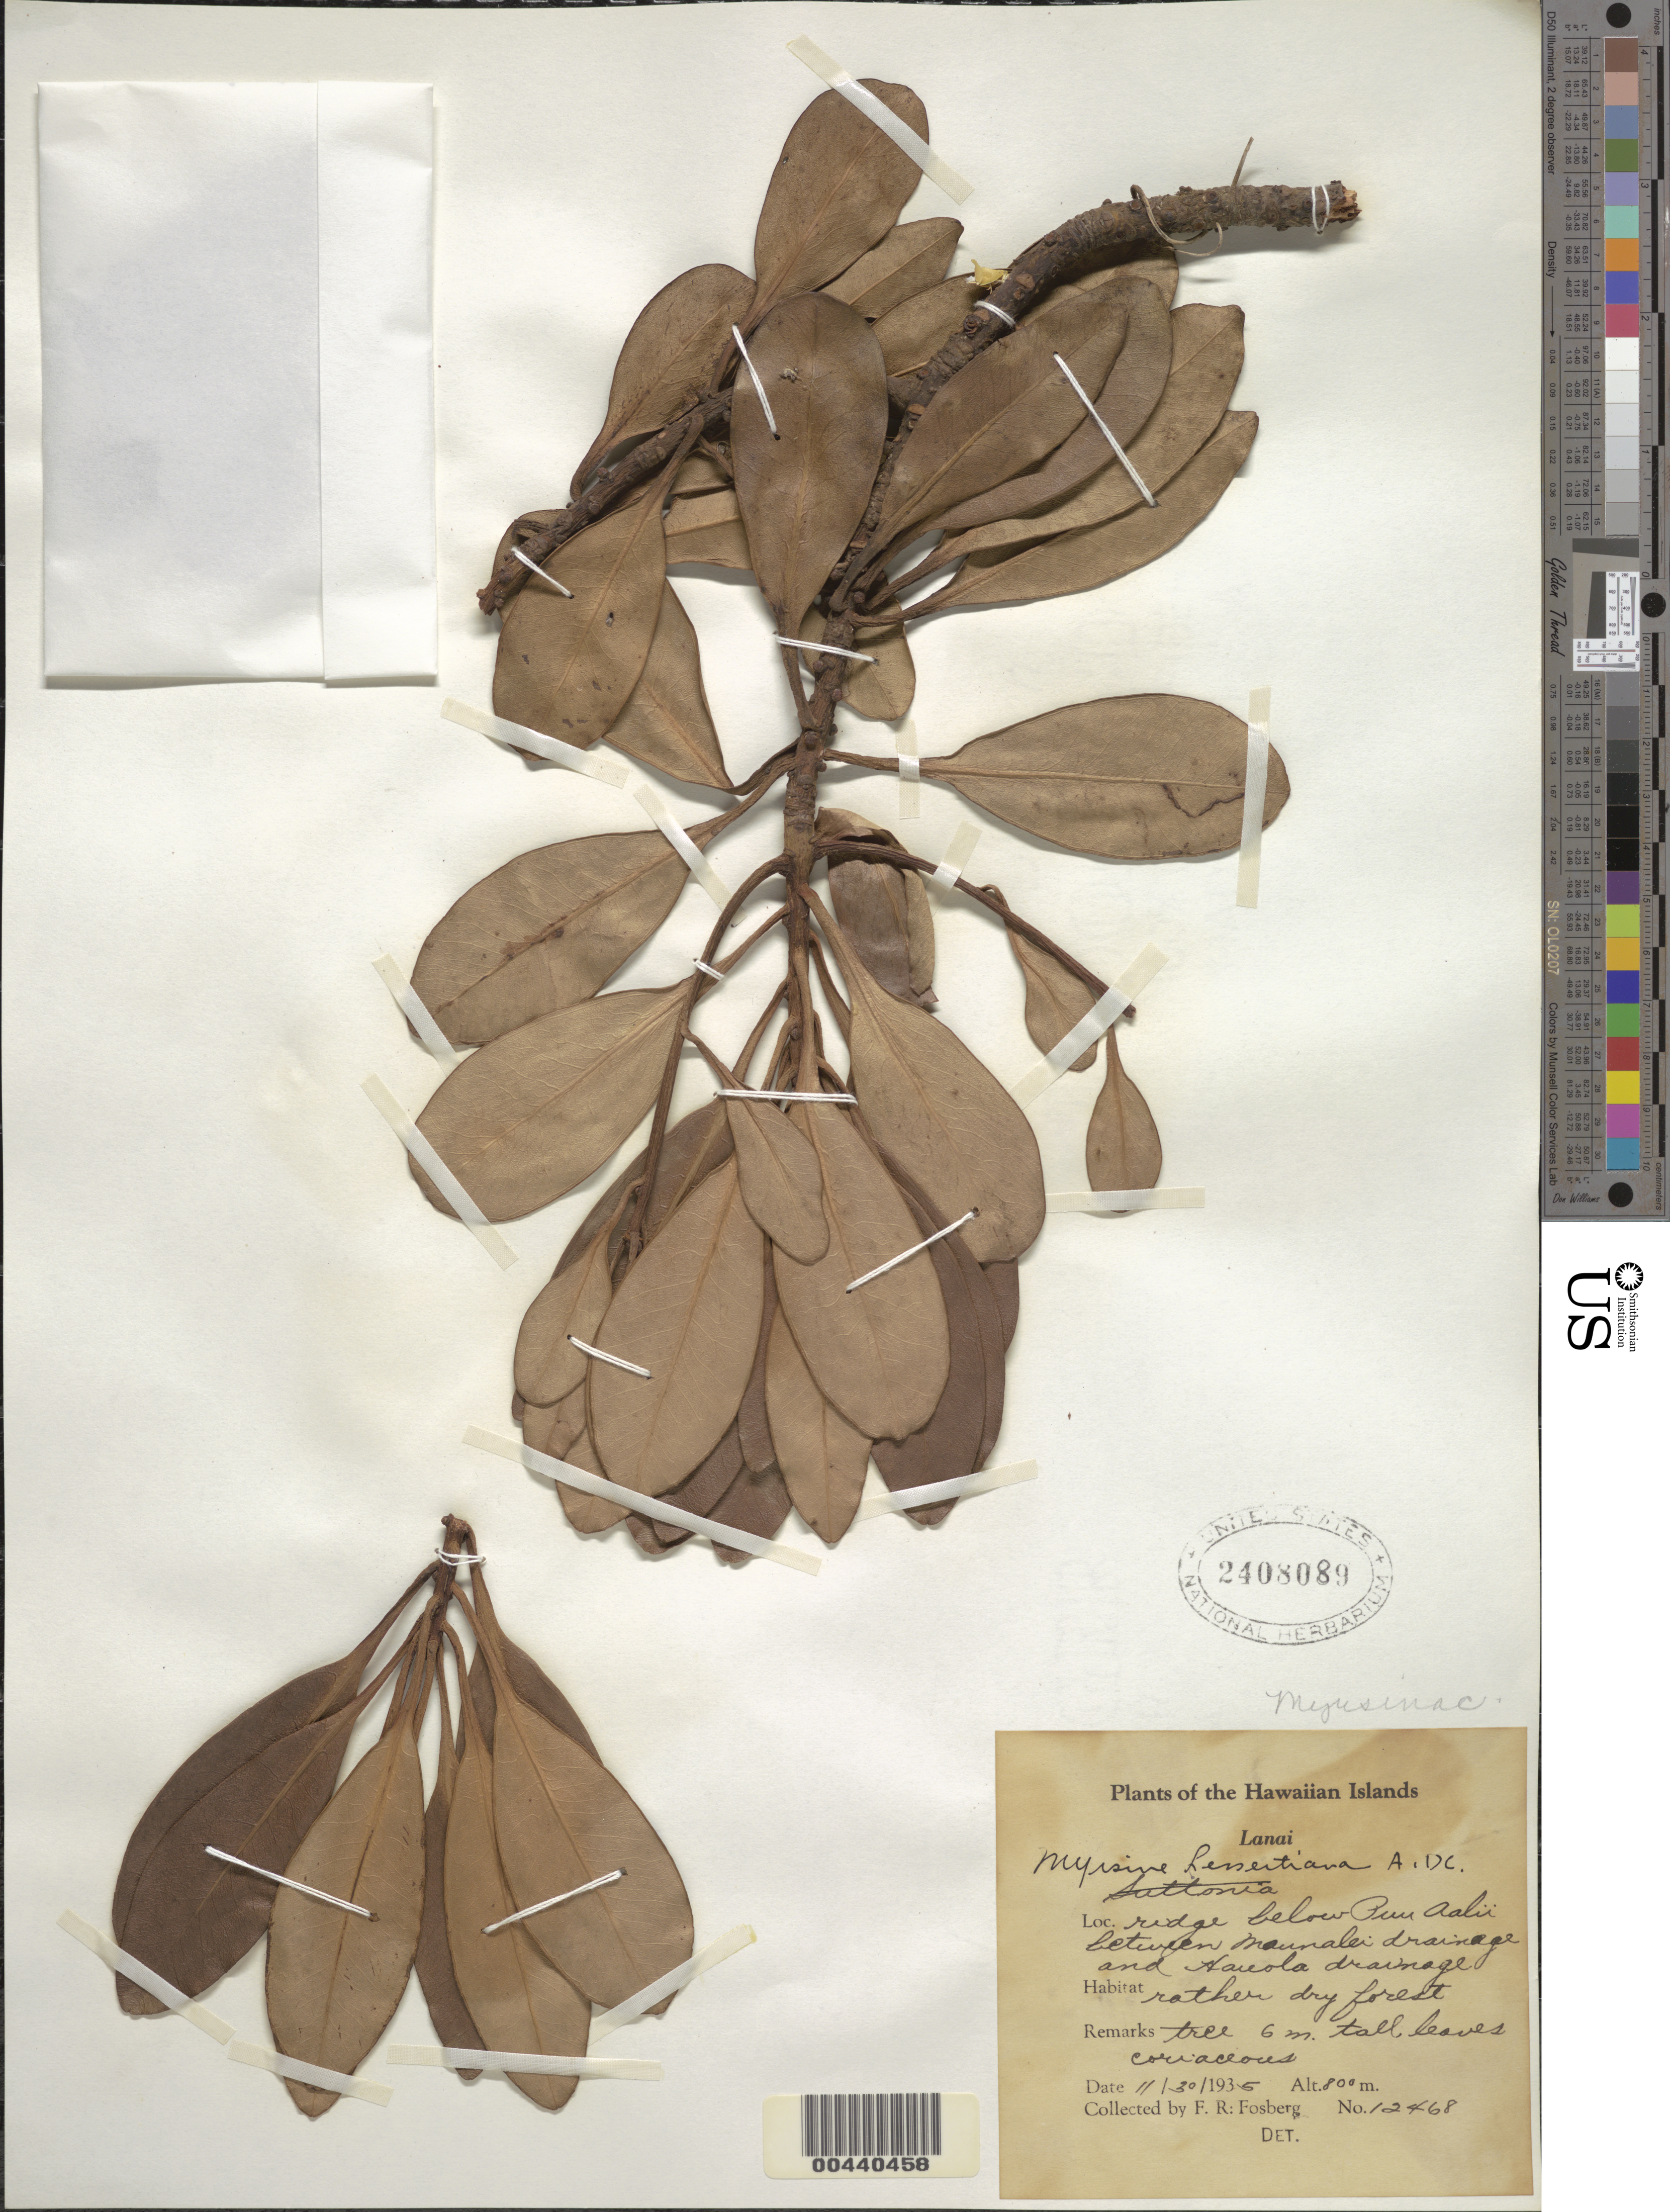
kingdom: Plantae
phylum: Tracheophyta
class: Magnoliopsida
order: Ericales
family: Primulaceae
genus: Myrsine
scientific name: Myrsine lessertiana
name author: A. DC.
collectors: F. R. Fosberg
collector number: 12468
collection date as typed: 30 Nov 1935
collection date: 1935-11-30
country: United States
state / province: Hawaii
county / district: Maui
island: Lana'i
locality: Ridge below Puu Aalii between Maunalei drainage and Hauola drainage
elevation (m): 800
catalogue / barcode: US 2408089